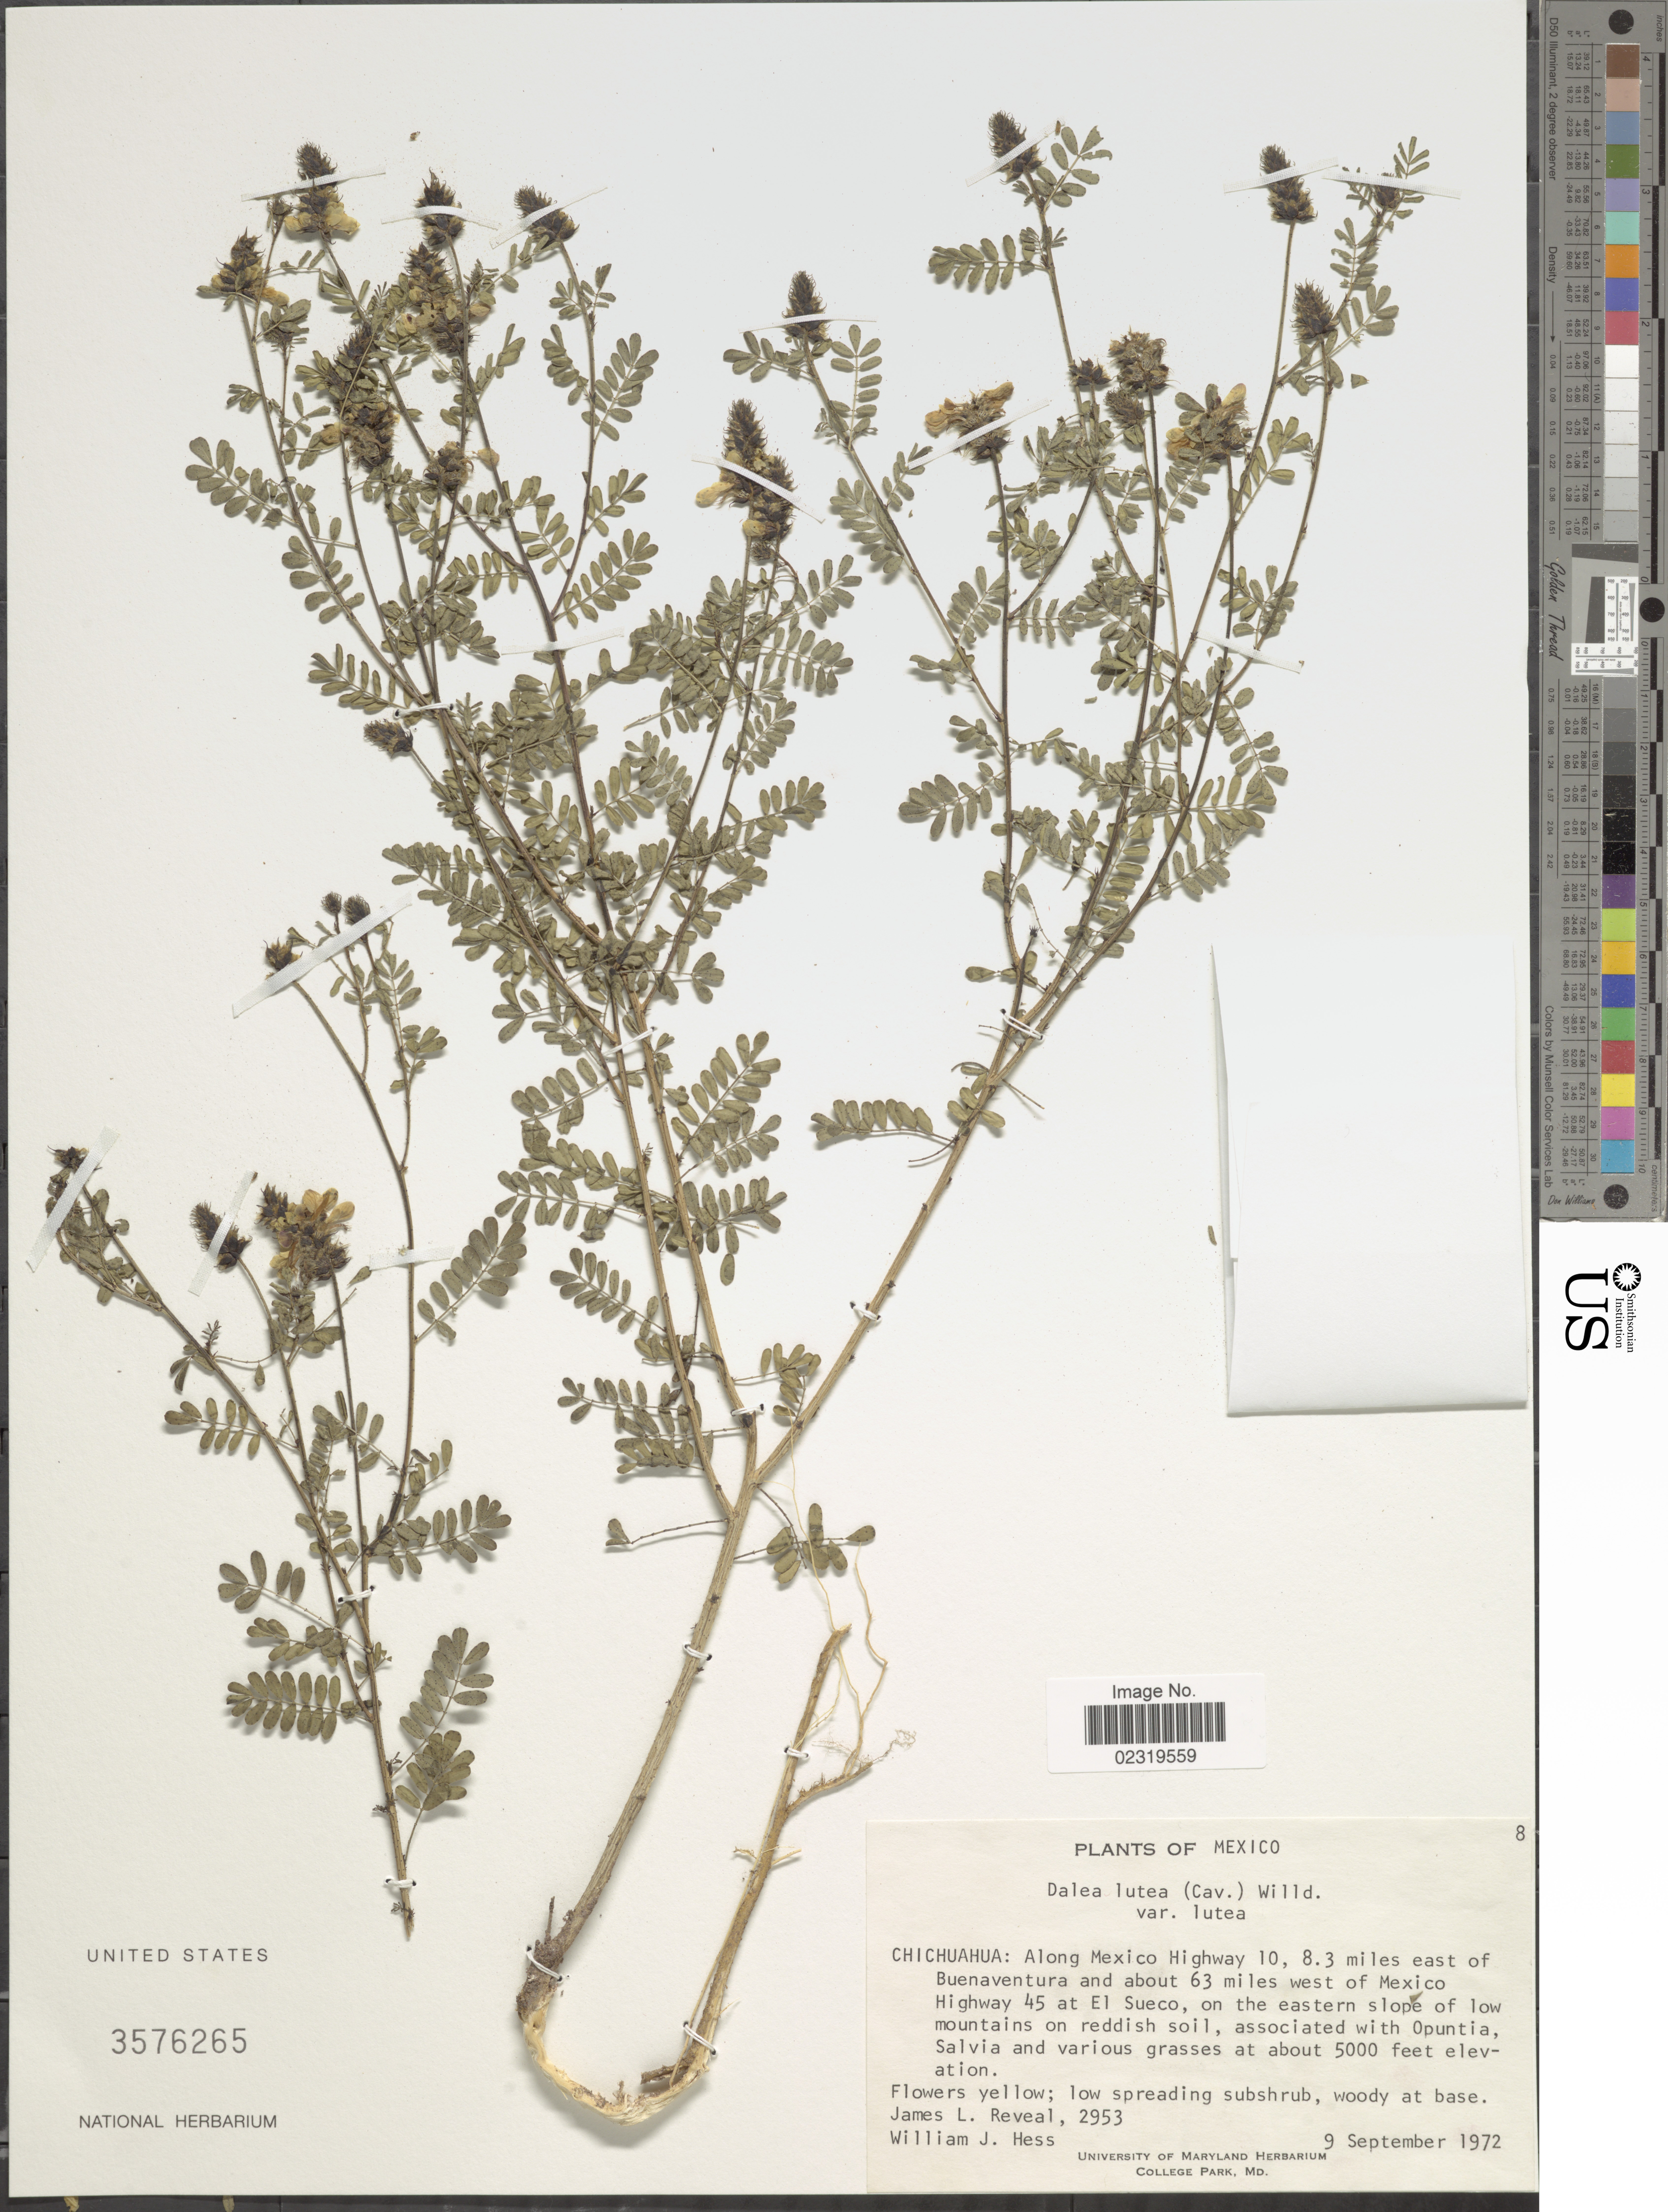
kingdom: Plantae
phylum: Tracheophyta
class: Magnoliopsida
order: Fabales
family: Fabaceae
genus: Dalea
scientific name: Dalea lutea var. lutea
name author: (Cav.) Willd.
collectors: J. L. Reveal & W. Hess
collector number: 2953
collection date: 1972-09-09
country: Mexico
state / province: Chihuahua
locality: Along Mexico Highway 10, 8.3 miles east of Buenaventura and about 63 miles west of Mexico Highway 45 at El sueco, on the eastern slope of low mountains on reddish soil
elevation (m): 1524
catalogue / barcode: US 3576265